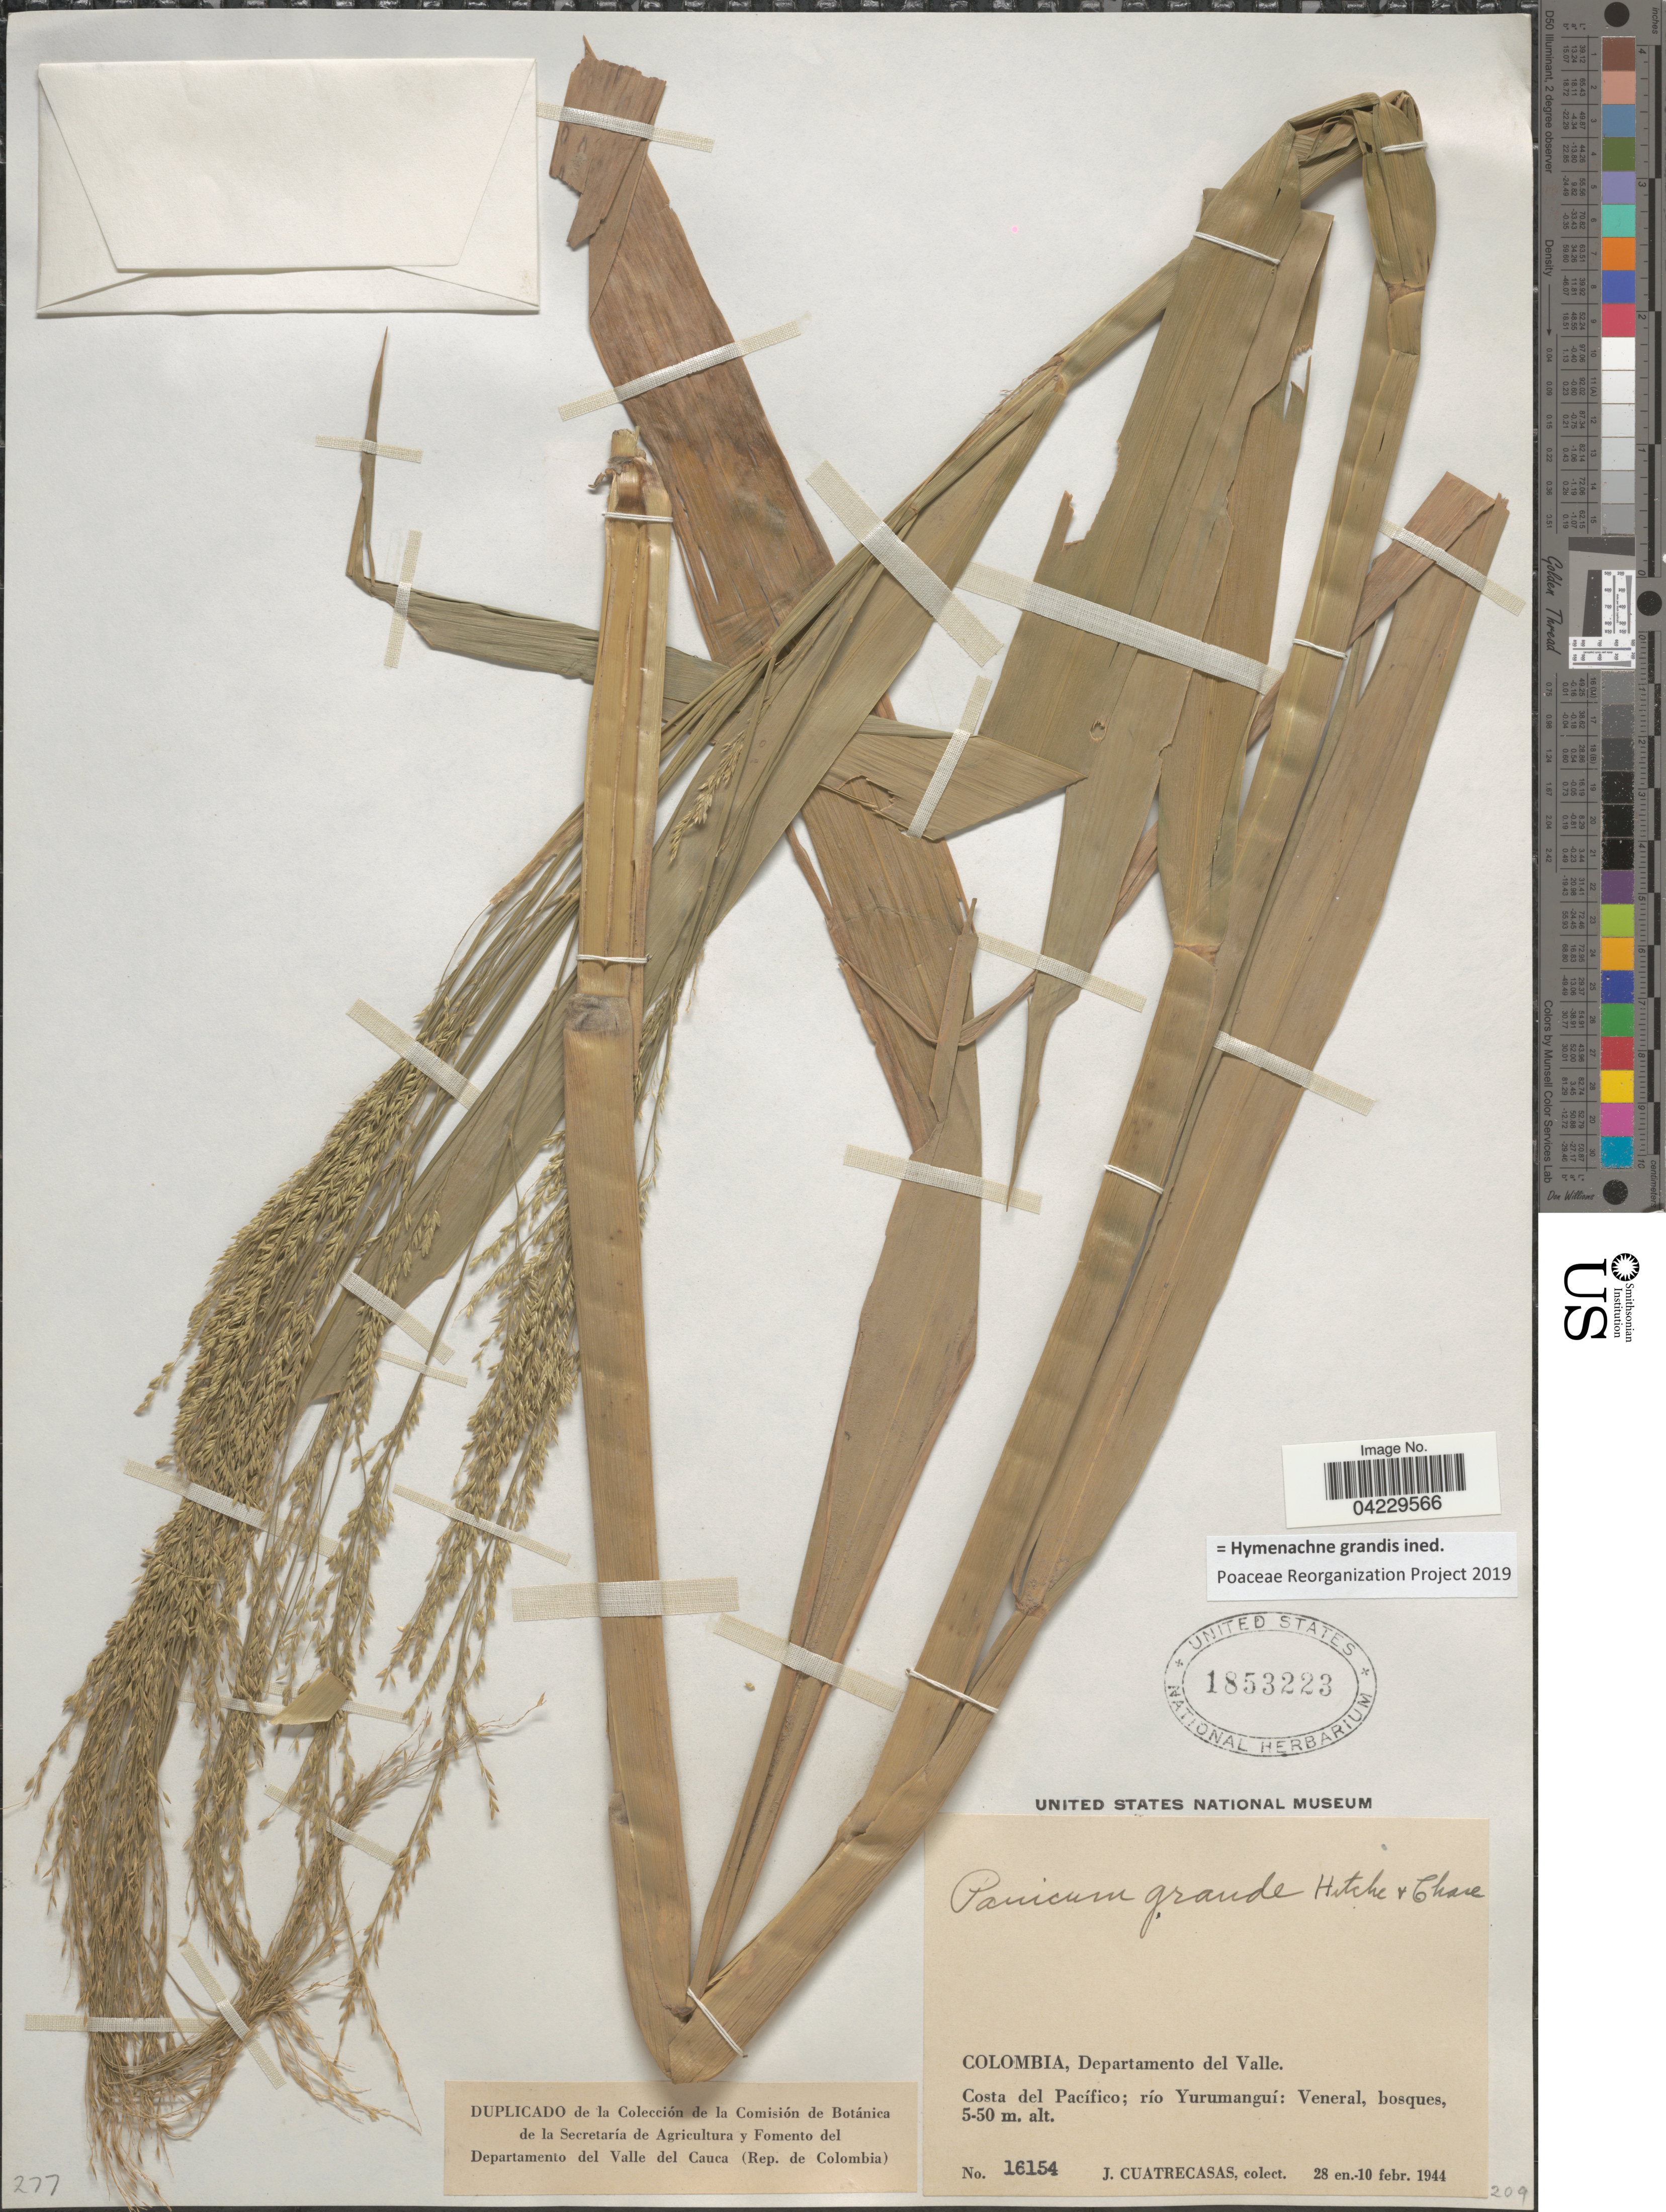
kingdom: Plantae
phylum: Tracheophyta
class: Liliopsida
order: Poales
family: Poaceae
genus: Hymenachne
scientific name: Hymenachne grandis ined. prp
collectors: J. Cuatrecasas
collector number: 16154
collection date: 1944-01-28/1944-02-10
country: Colombia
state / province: Valle del Cauca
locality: Departamento del Valle. Costa del Pacífico; río Yurumanguí: Veneral, bosques.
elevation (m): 5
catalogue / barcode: US 1853223